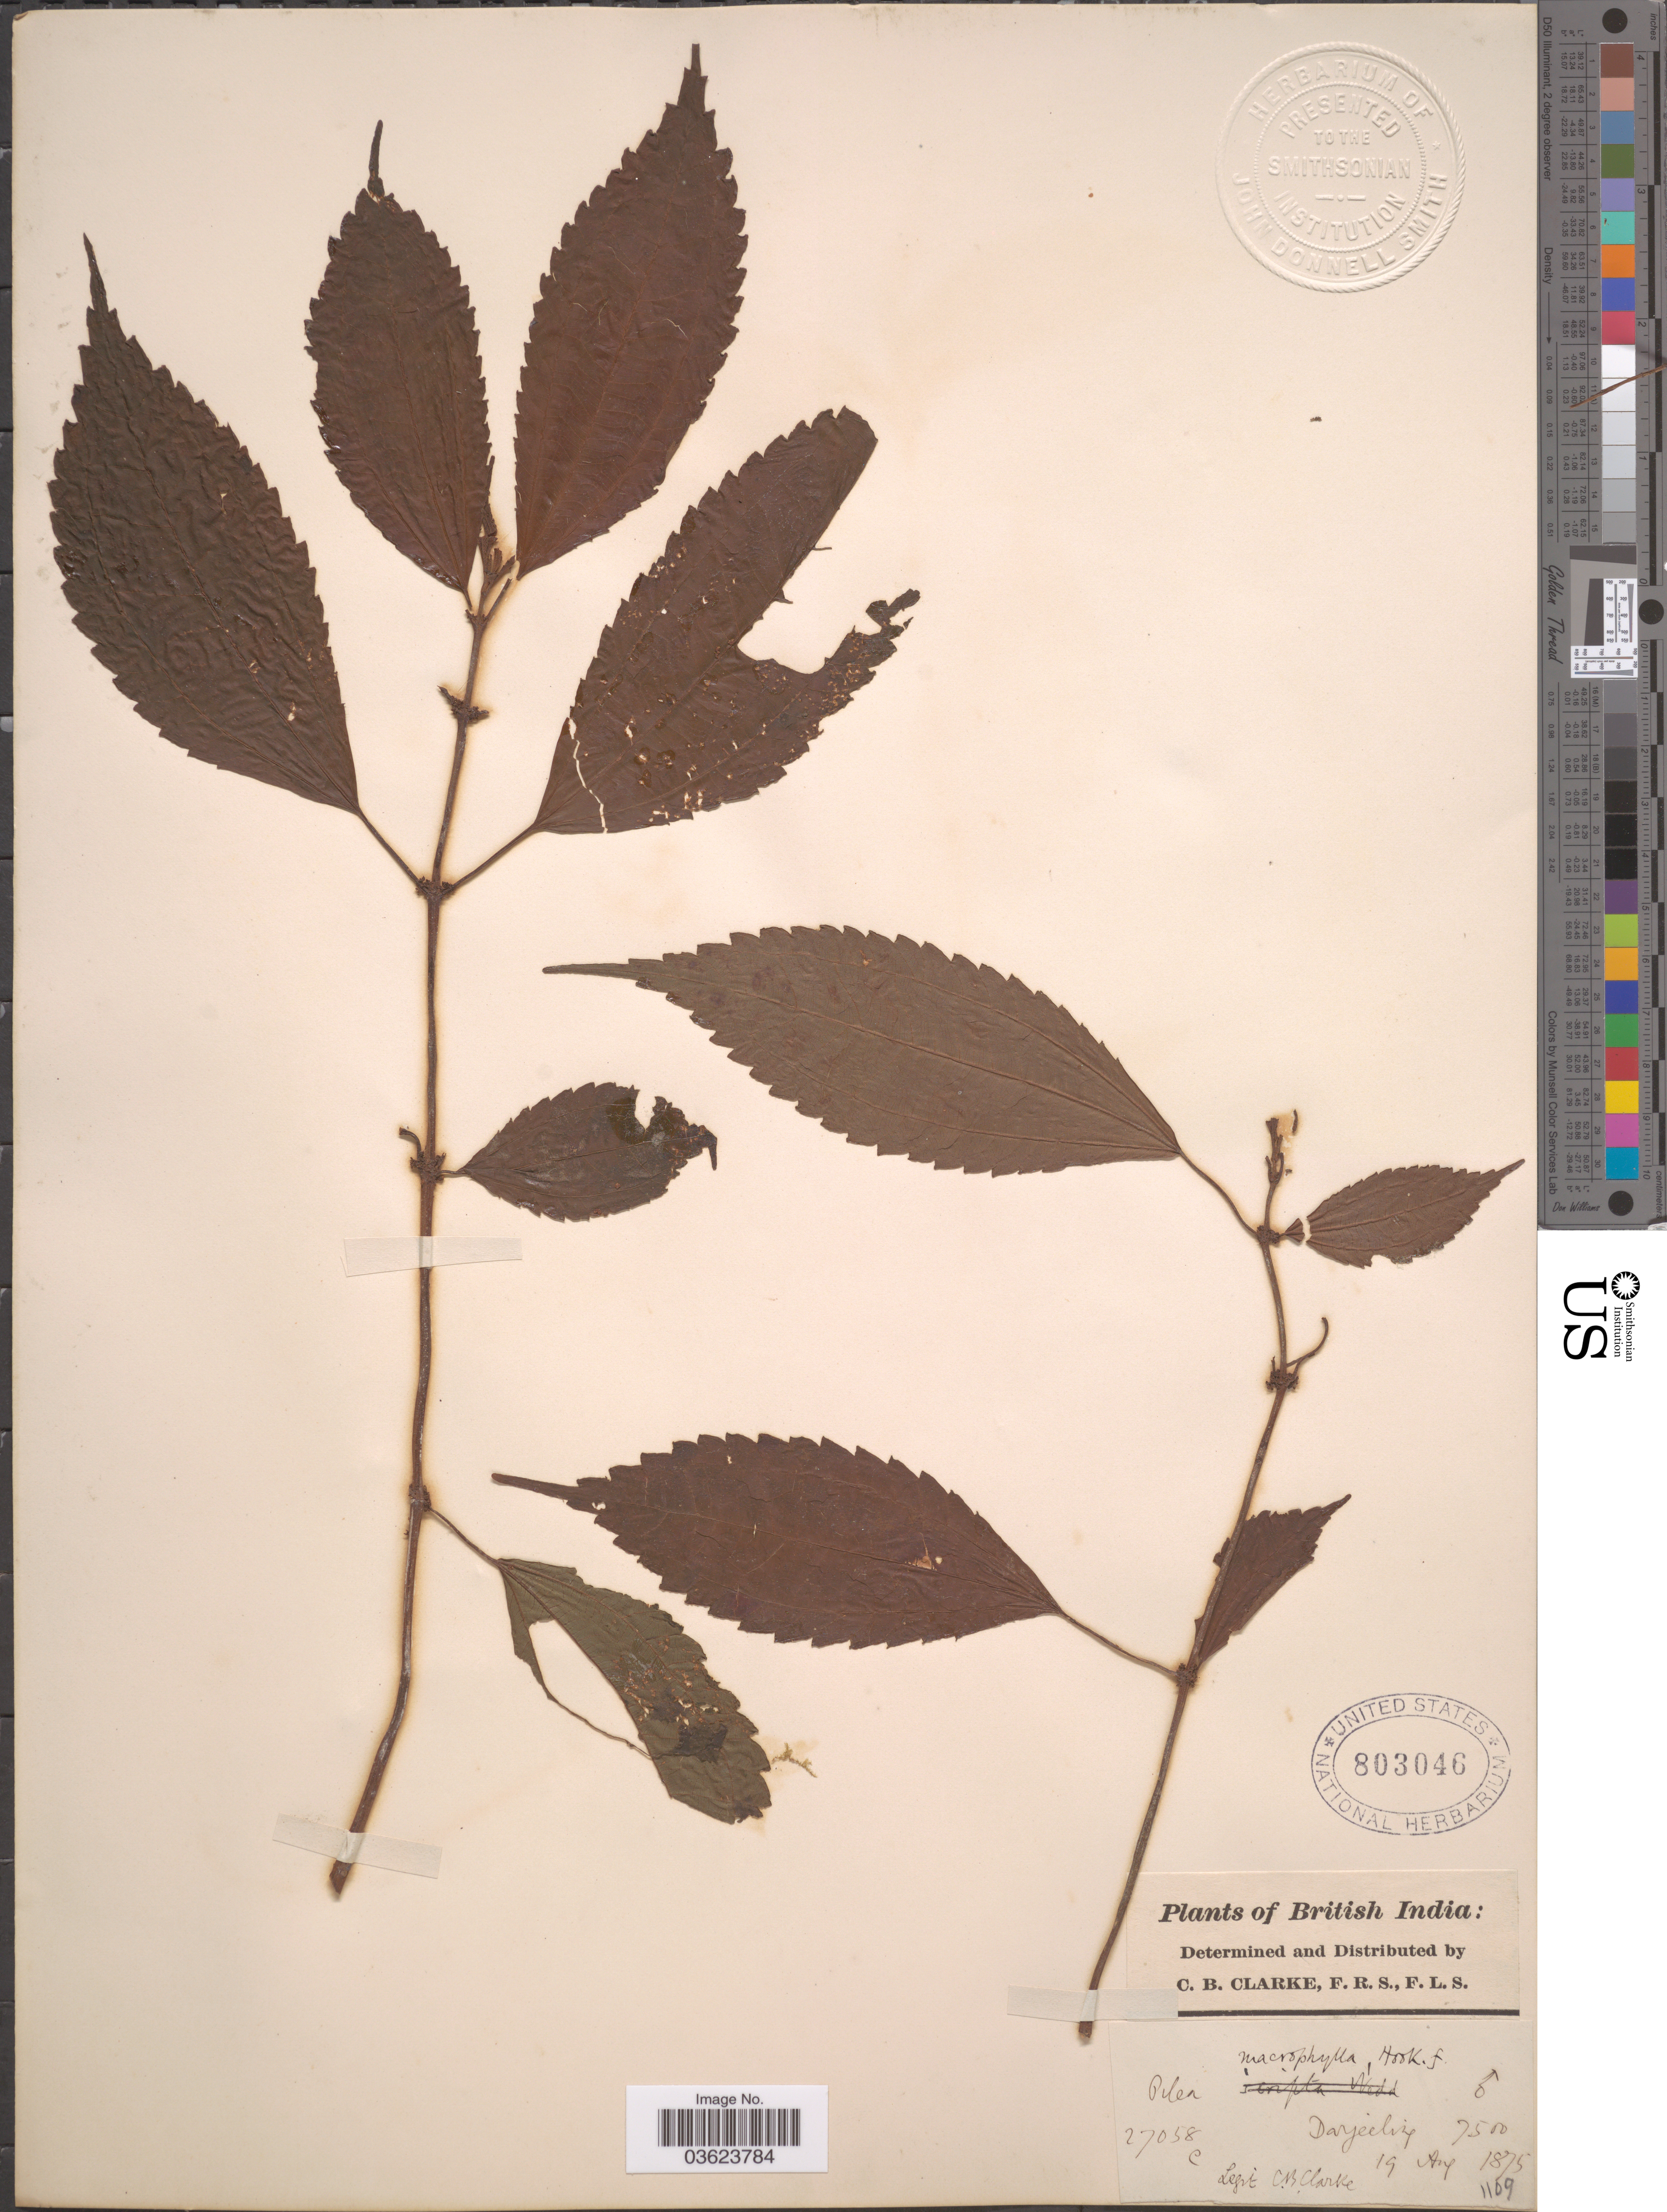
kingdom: Plantae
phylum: Tracheophyta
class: Magnoliopsida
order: Rosales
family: Urticaceae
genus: Pilea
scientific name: Pilea macrophylla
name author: Rusby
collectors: C. B. Clarke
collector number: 27058C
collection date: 1875-08-19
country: India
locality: British India. Darjeeling.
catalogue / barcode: US 803046